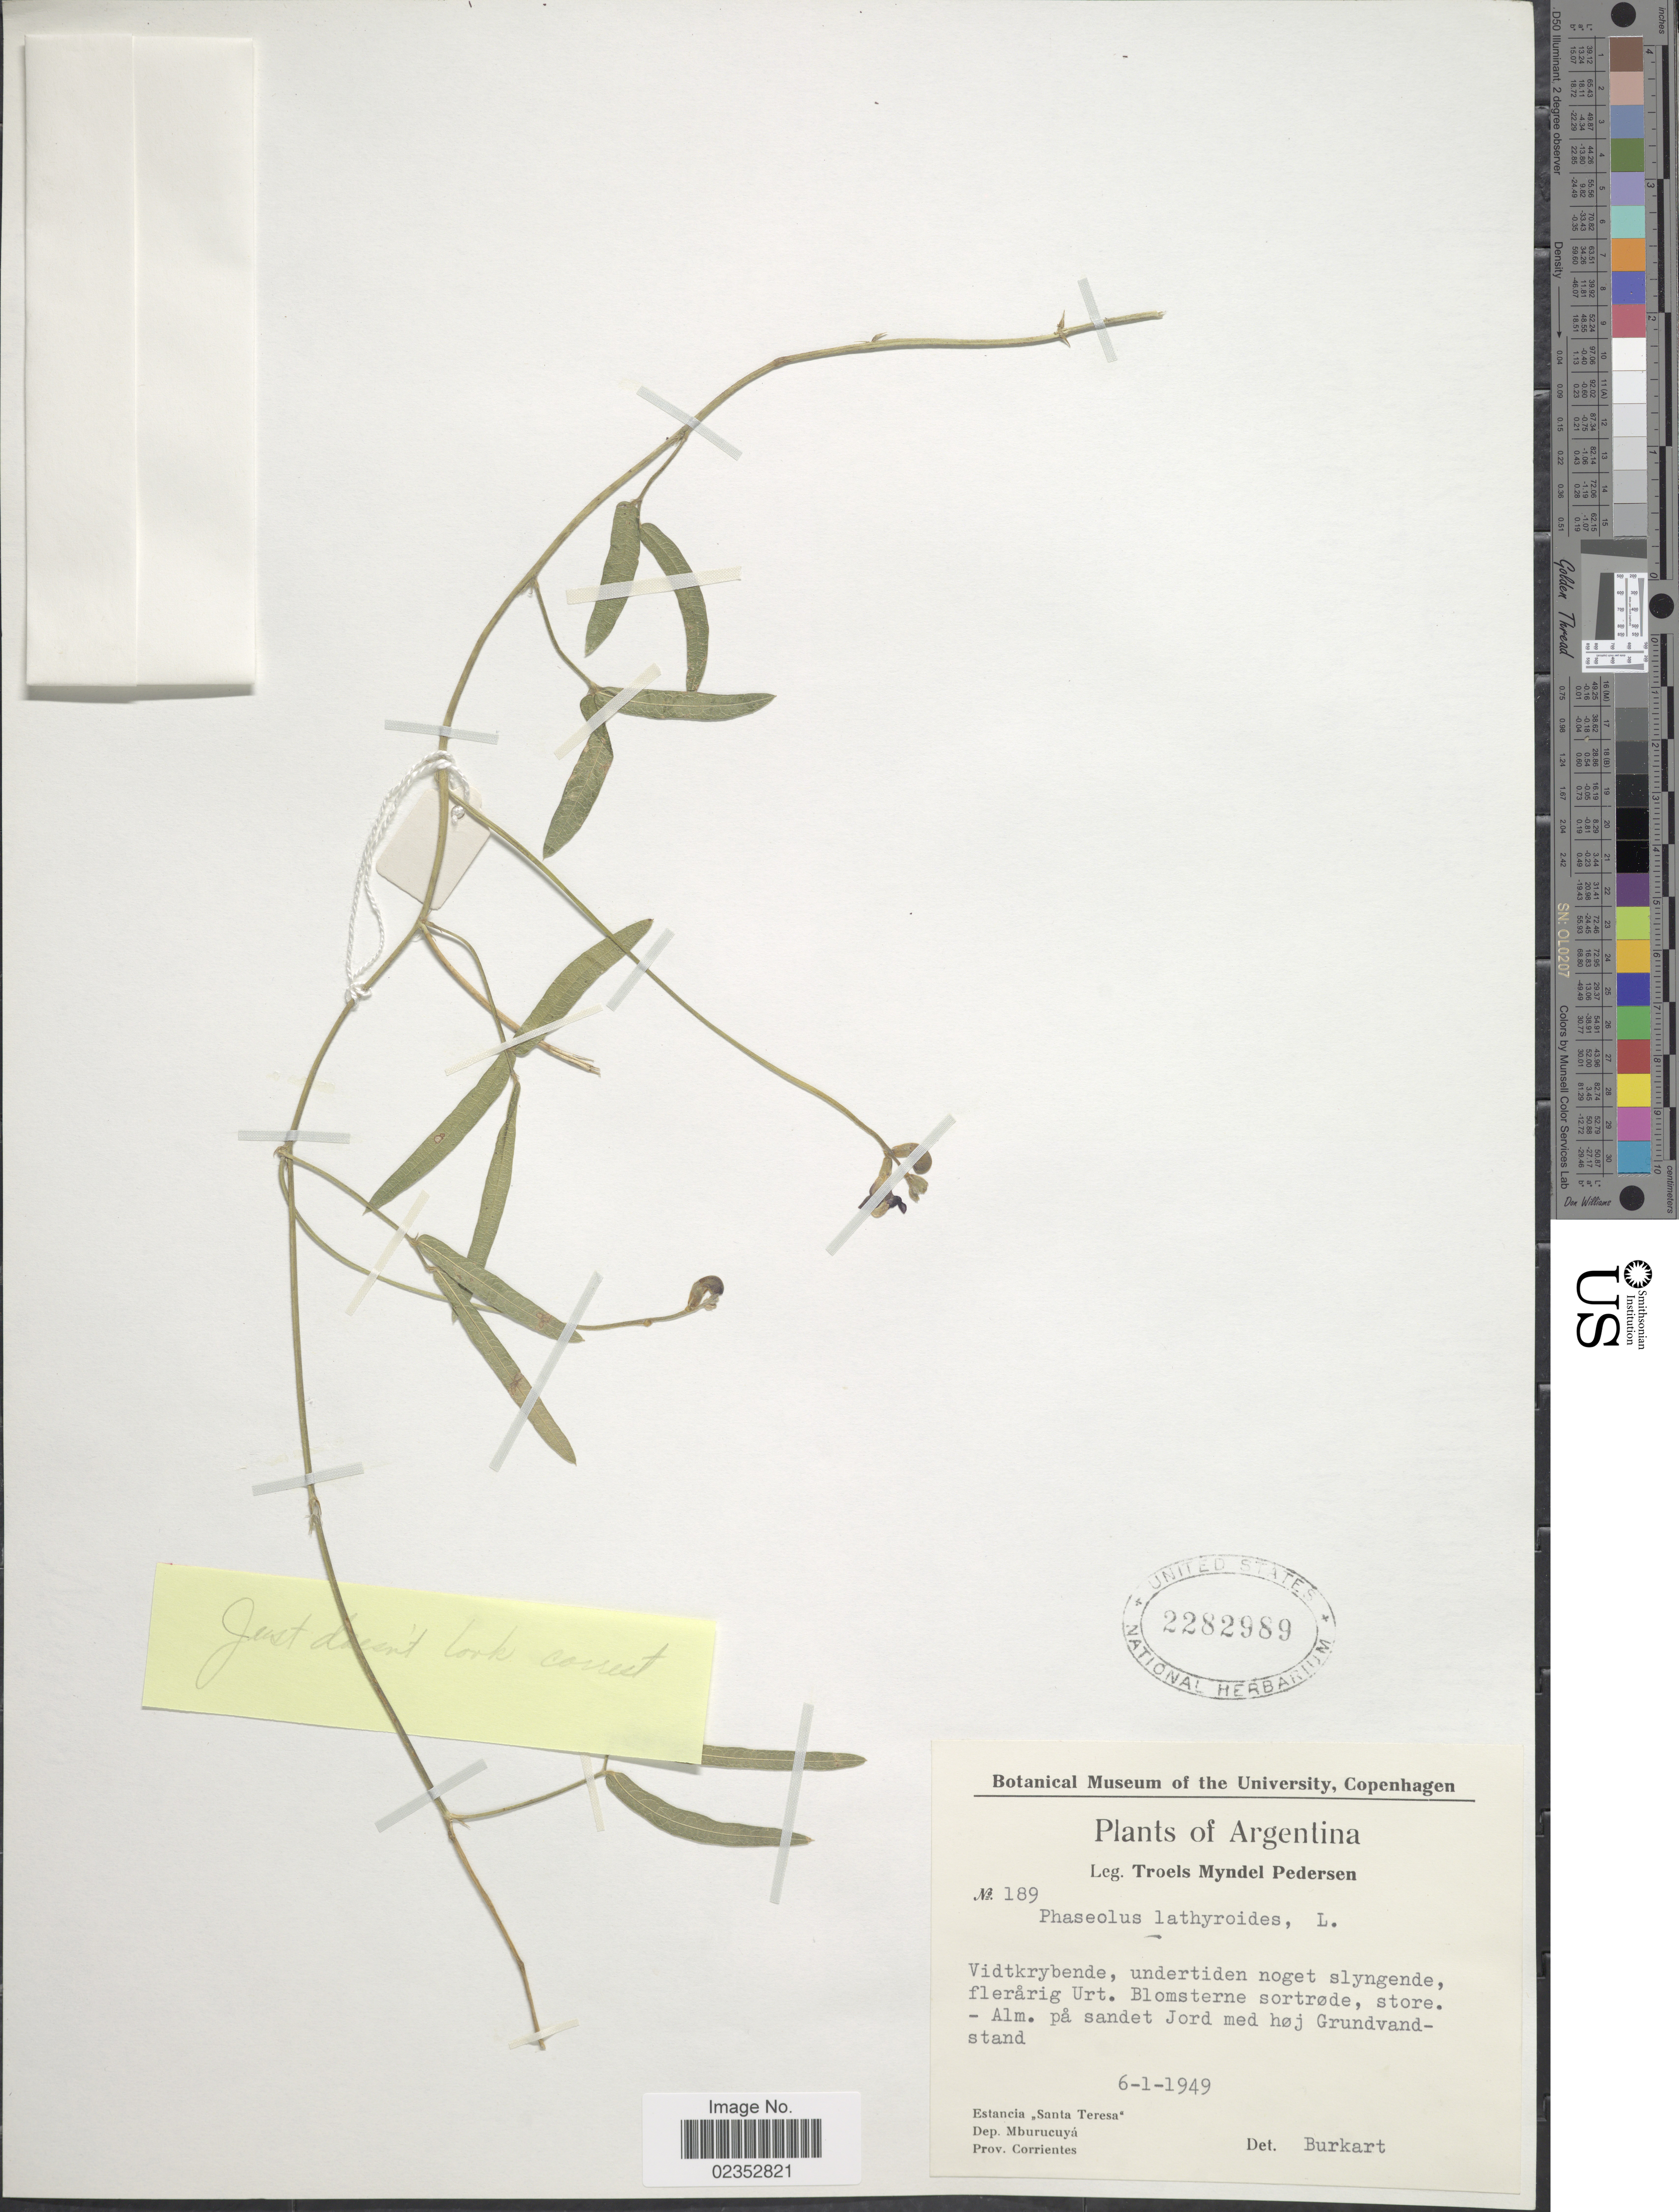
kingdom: Plantae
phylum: Tracheophyta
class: Magnoliopsida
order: Fabales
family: Fabaceae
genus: Macroptilium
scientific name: Macroptilium gracile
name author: (Poepp. ex Benth.) Urb.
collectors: T. Pederson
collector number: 189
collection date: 1949-01-06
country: Argentina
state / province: Corrientes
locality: Estancia ,,Santa Teresa' Dep. Mburucuyá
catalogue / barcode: US 2282989